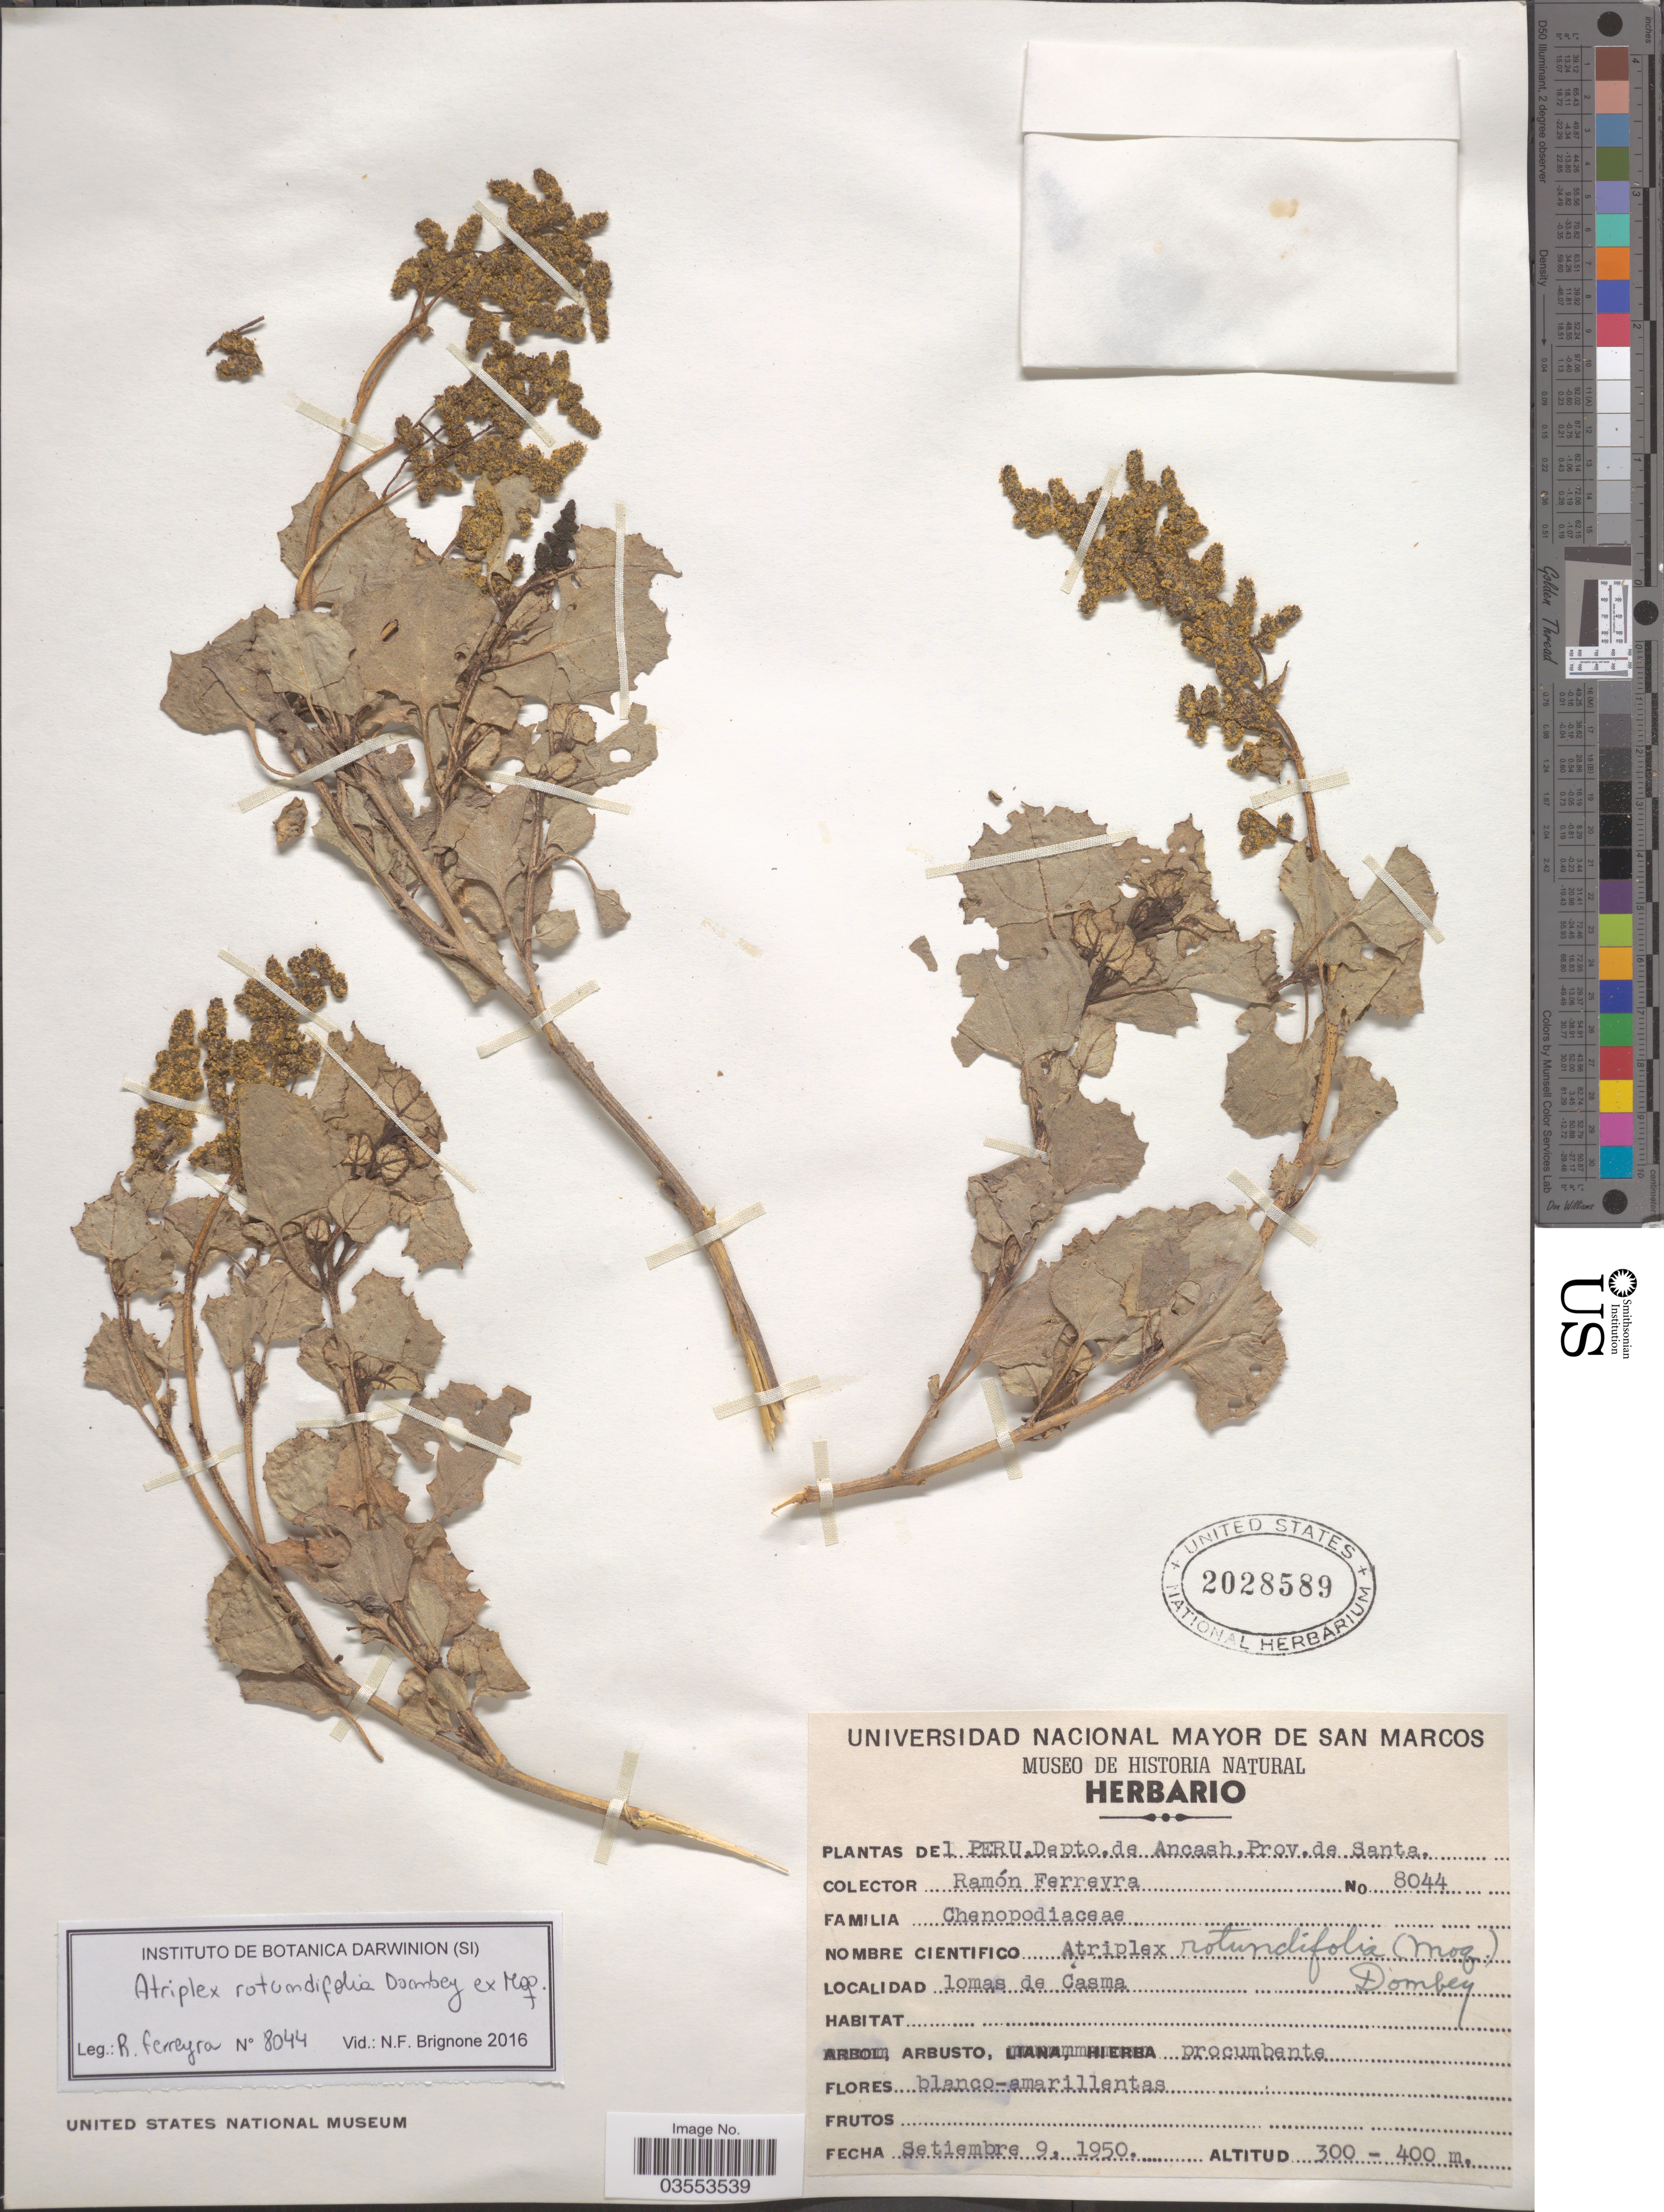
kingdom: Plantae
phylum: Tracheophyta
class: Magnoliopsida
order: Caryophyllales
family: Amaranthaceae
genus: Atriplex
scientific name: Atriplex rotundifolia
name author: Dombey ex Moq.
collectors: R. A. Ferreyra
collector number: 8044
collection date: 1950-09-09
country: Peru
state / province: Ancash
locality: Depto. Ancash, Prov. de Santa. Lomas de Casma.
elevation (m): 300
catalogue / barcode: US 2028589